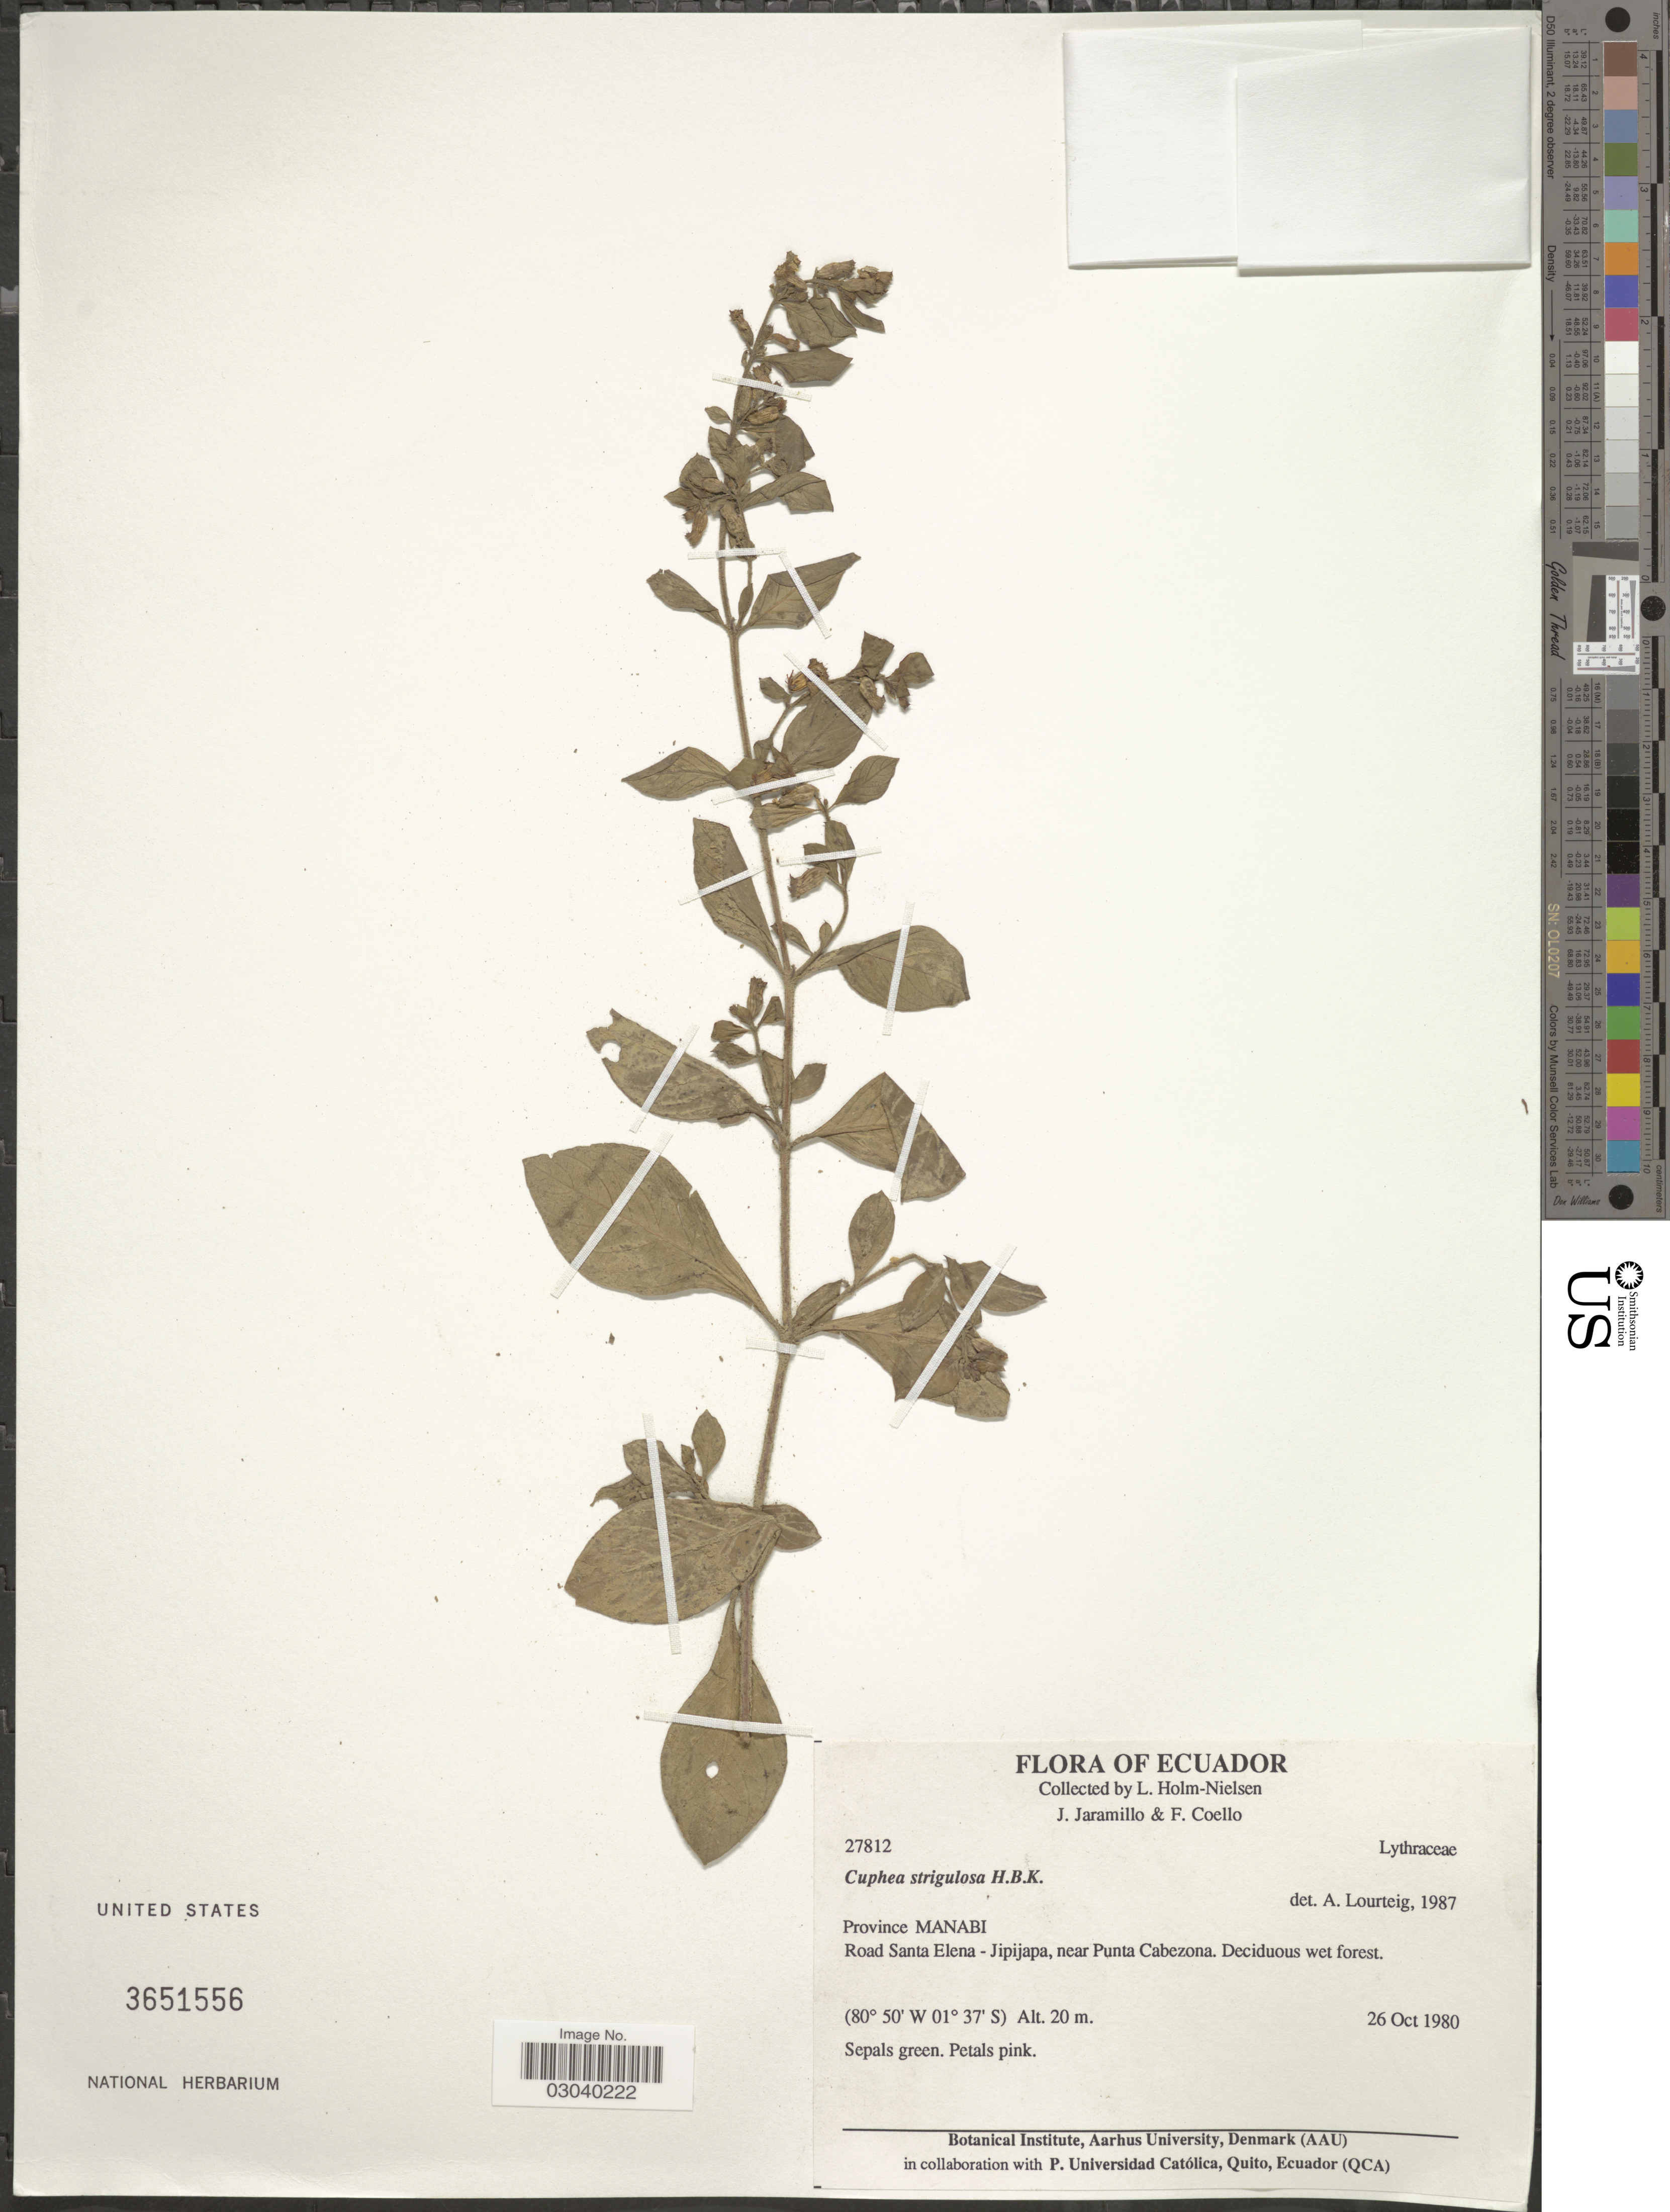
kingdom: Plantae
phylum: Tracheophyta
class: Magnoliopsida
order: Myrtales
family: Lythraceae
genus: Cuphea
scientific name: Cuphea strigulosa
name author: Kunth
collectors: L. Holm-Nielsen, J. Jaramillo & F. Coello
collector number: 27812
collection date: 1980-10-26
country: Ecuador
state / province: Manabí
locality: Road Santa Elena-Jipijapa, near Punta Cabezona.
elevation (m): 20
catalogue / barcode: US 3651556